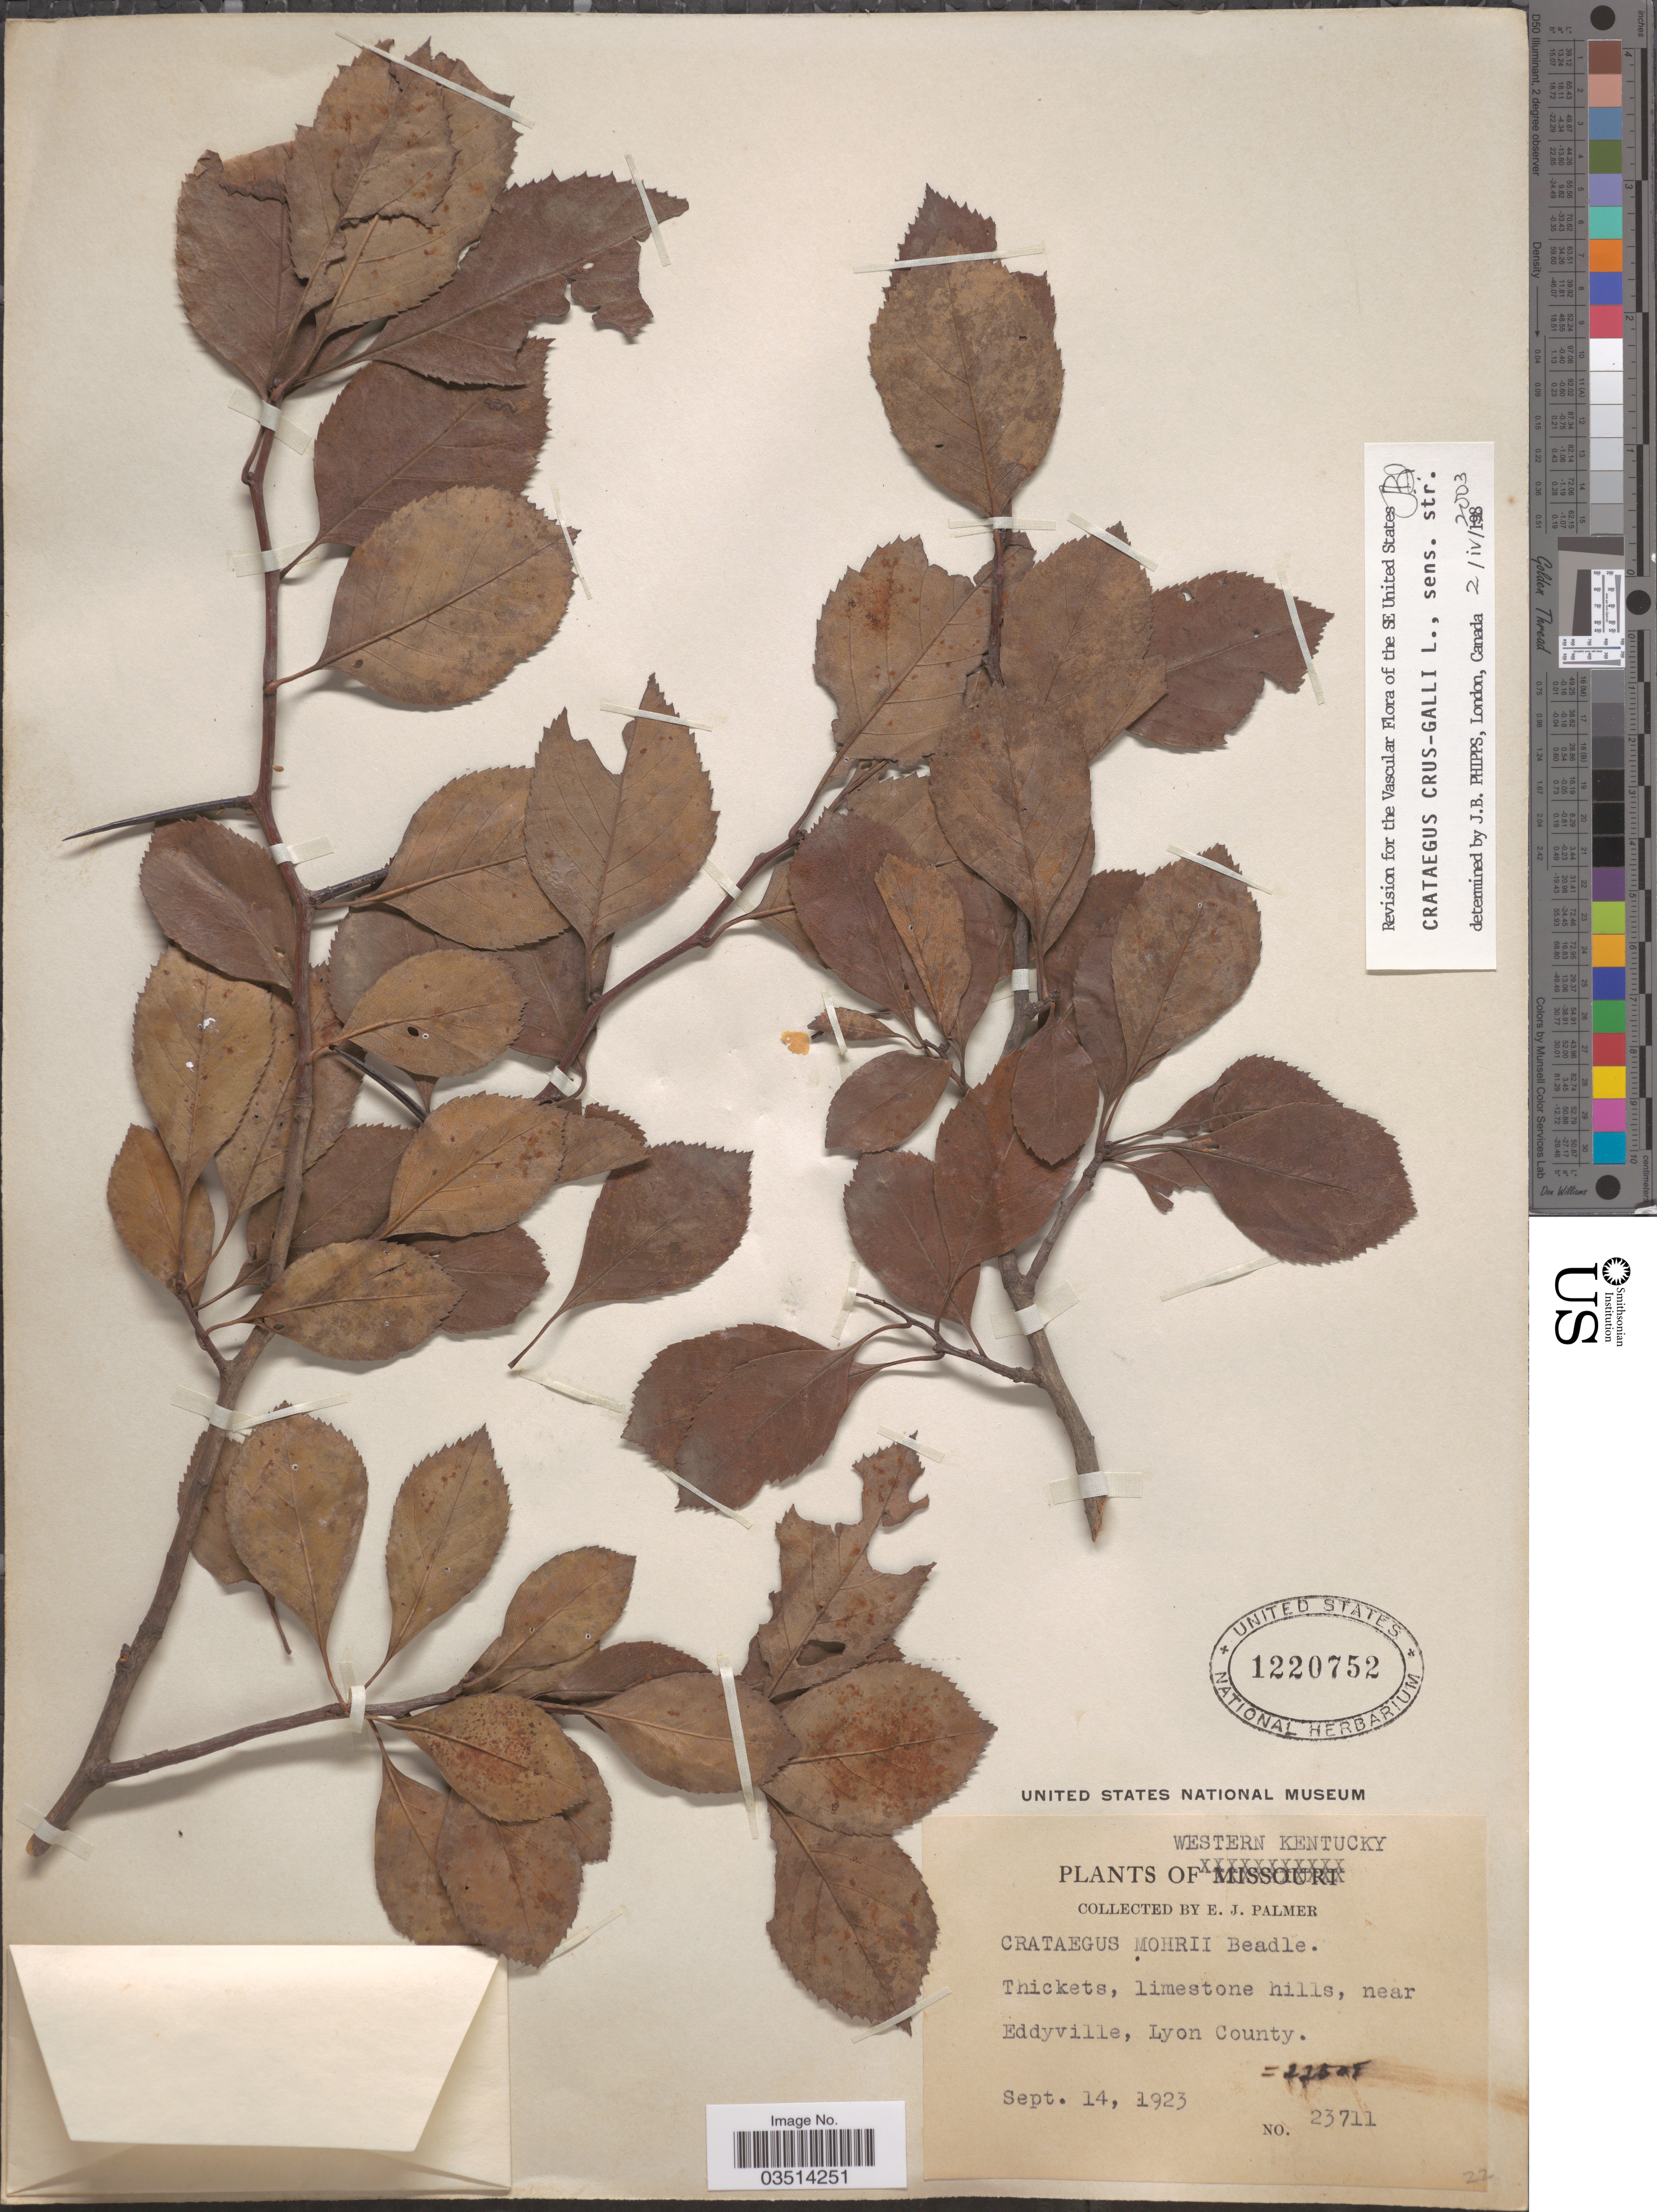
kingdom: Plantae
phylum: Tracheophyta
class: Magnoliopsida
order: Rosales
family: Rosaceae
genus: Crataegus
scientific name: Crataegus crus-galli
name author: L.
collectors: E. J. Palmer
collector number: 23711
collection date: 1923-09-14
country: United States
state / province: Kentucky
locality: Western Kentucky. Thickets, limestone hills, near Eddyville, Lyon County.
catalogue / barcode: US 1220752